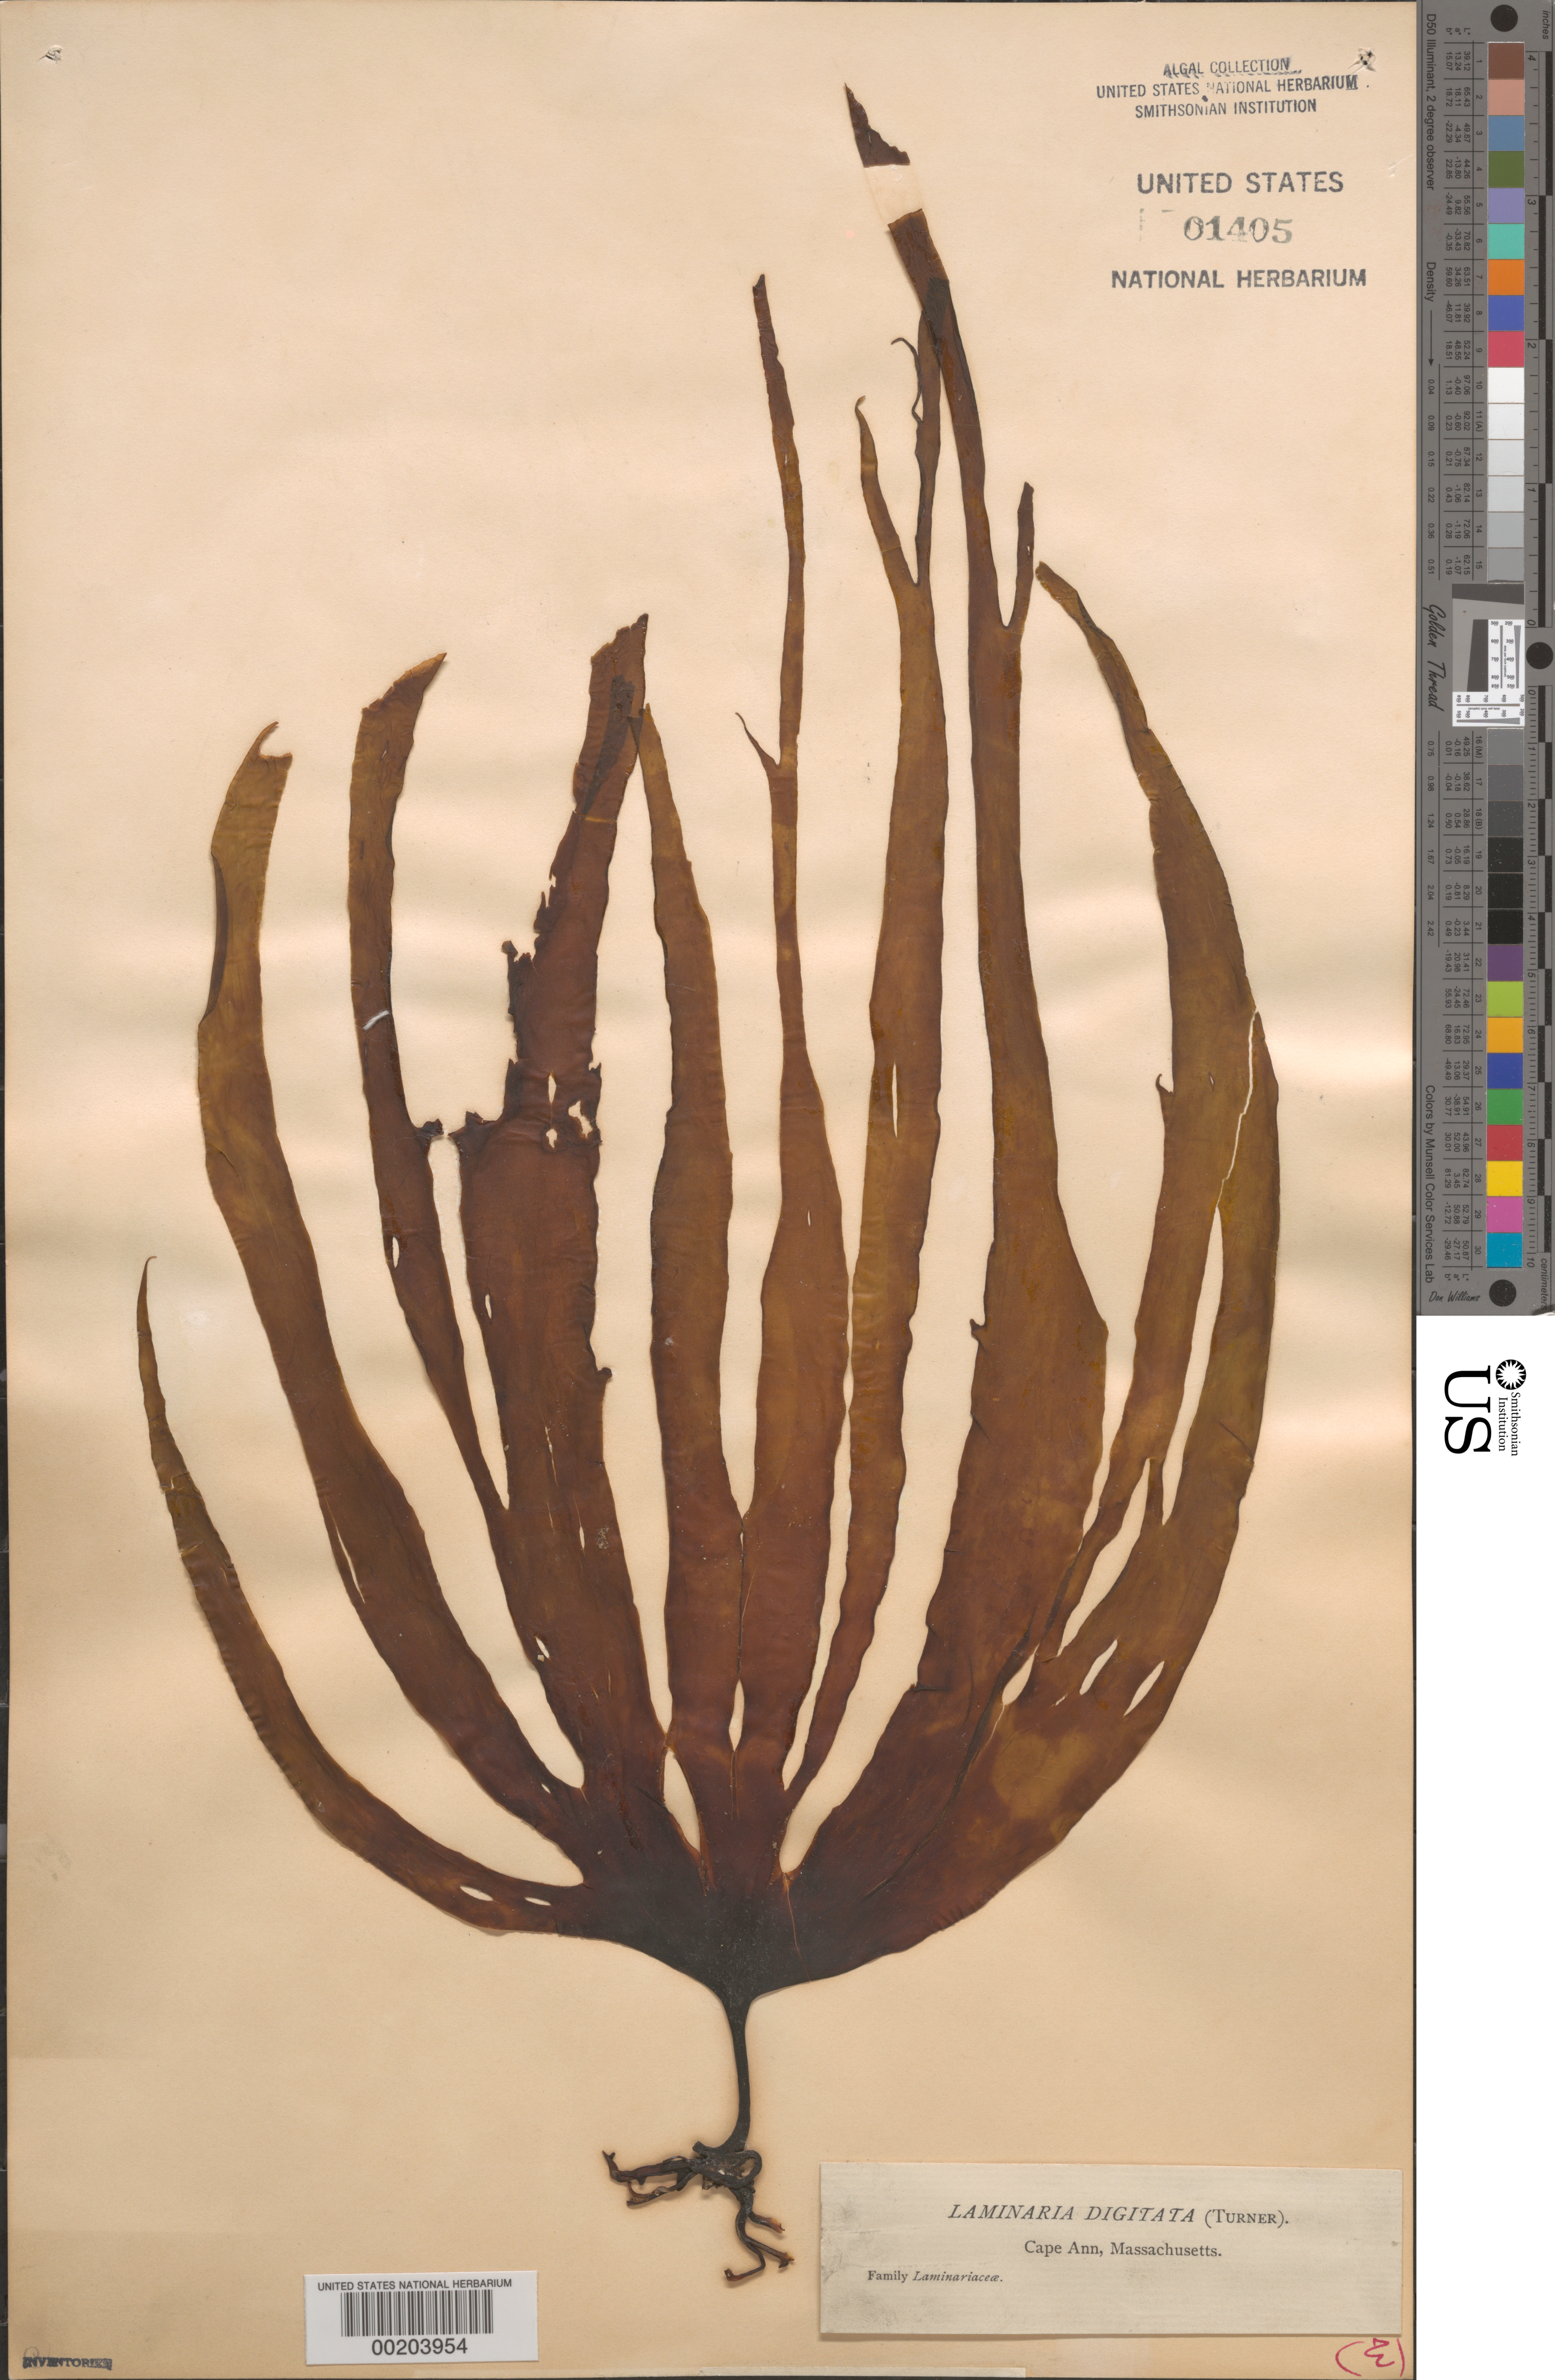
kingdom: Chromista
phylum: Ochrophyta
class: Phaeophyceae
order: Laminariales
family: Laminariaceae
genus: Laminaria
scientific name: Laminaria digitata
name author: (Hudson) J.V.Lamouroux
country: United States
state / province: Massachusetts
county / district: Essex County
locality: Cape Ann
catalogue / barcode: US 1405